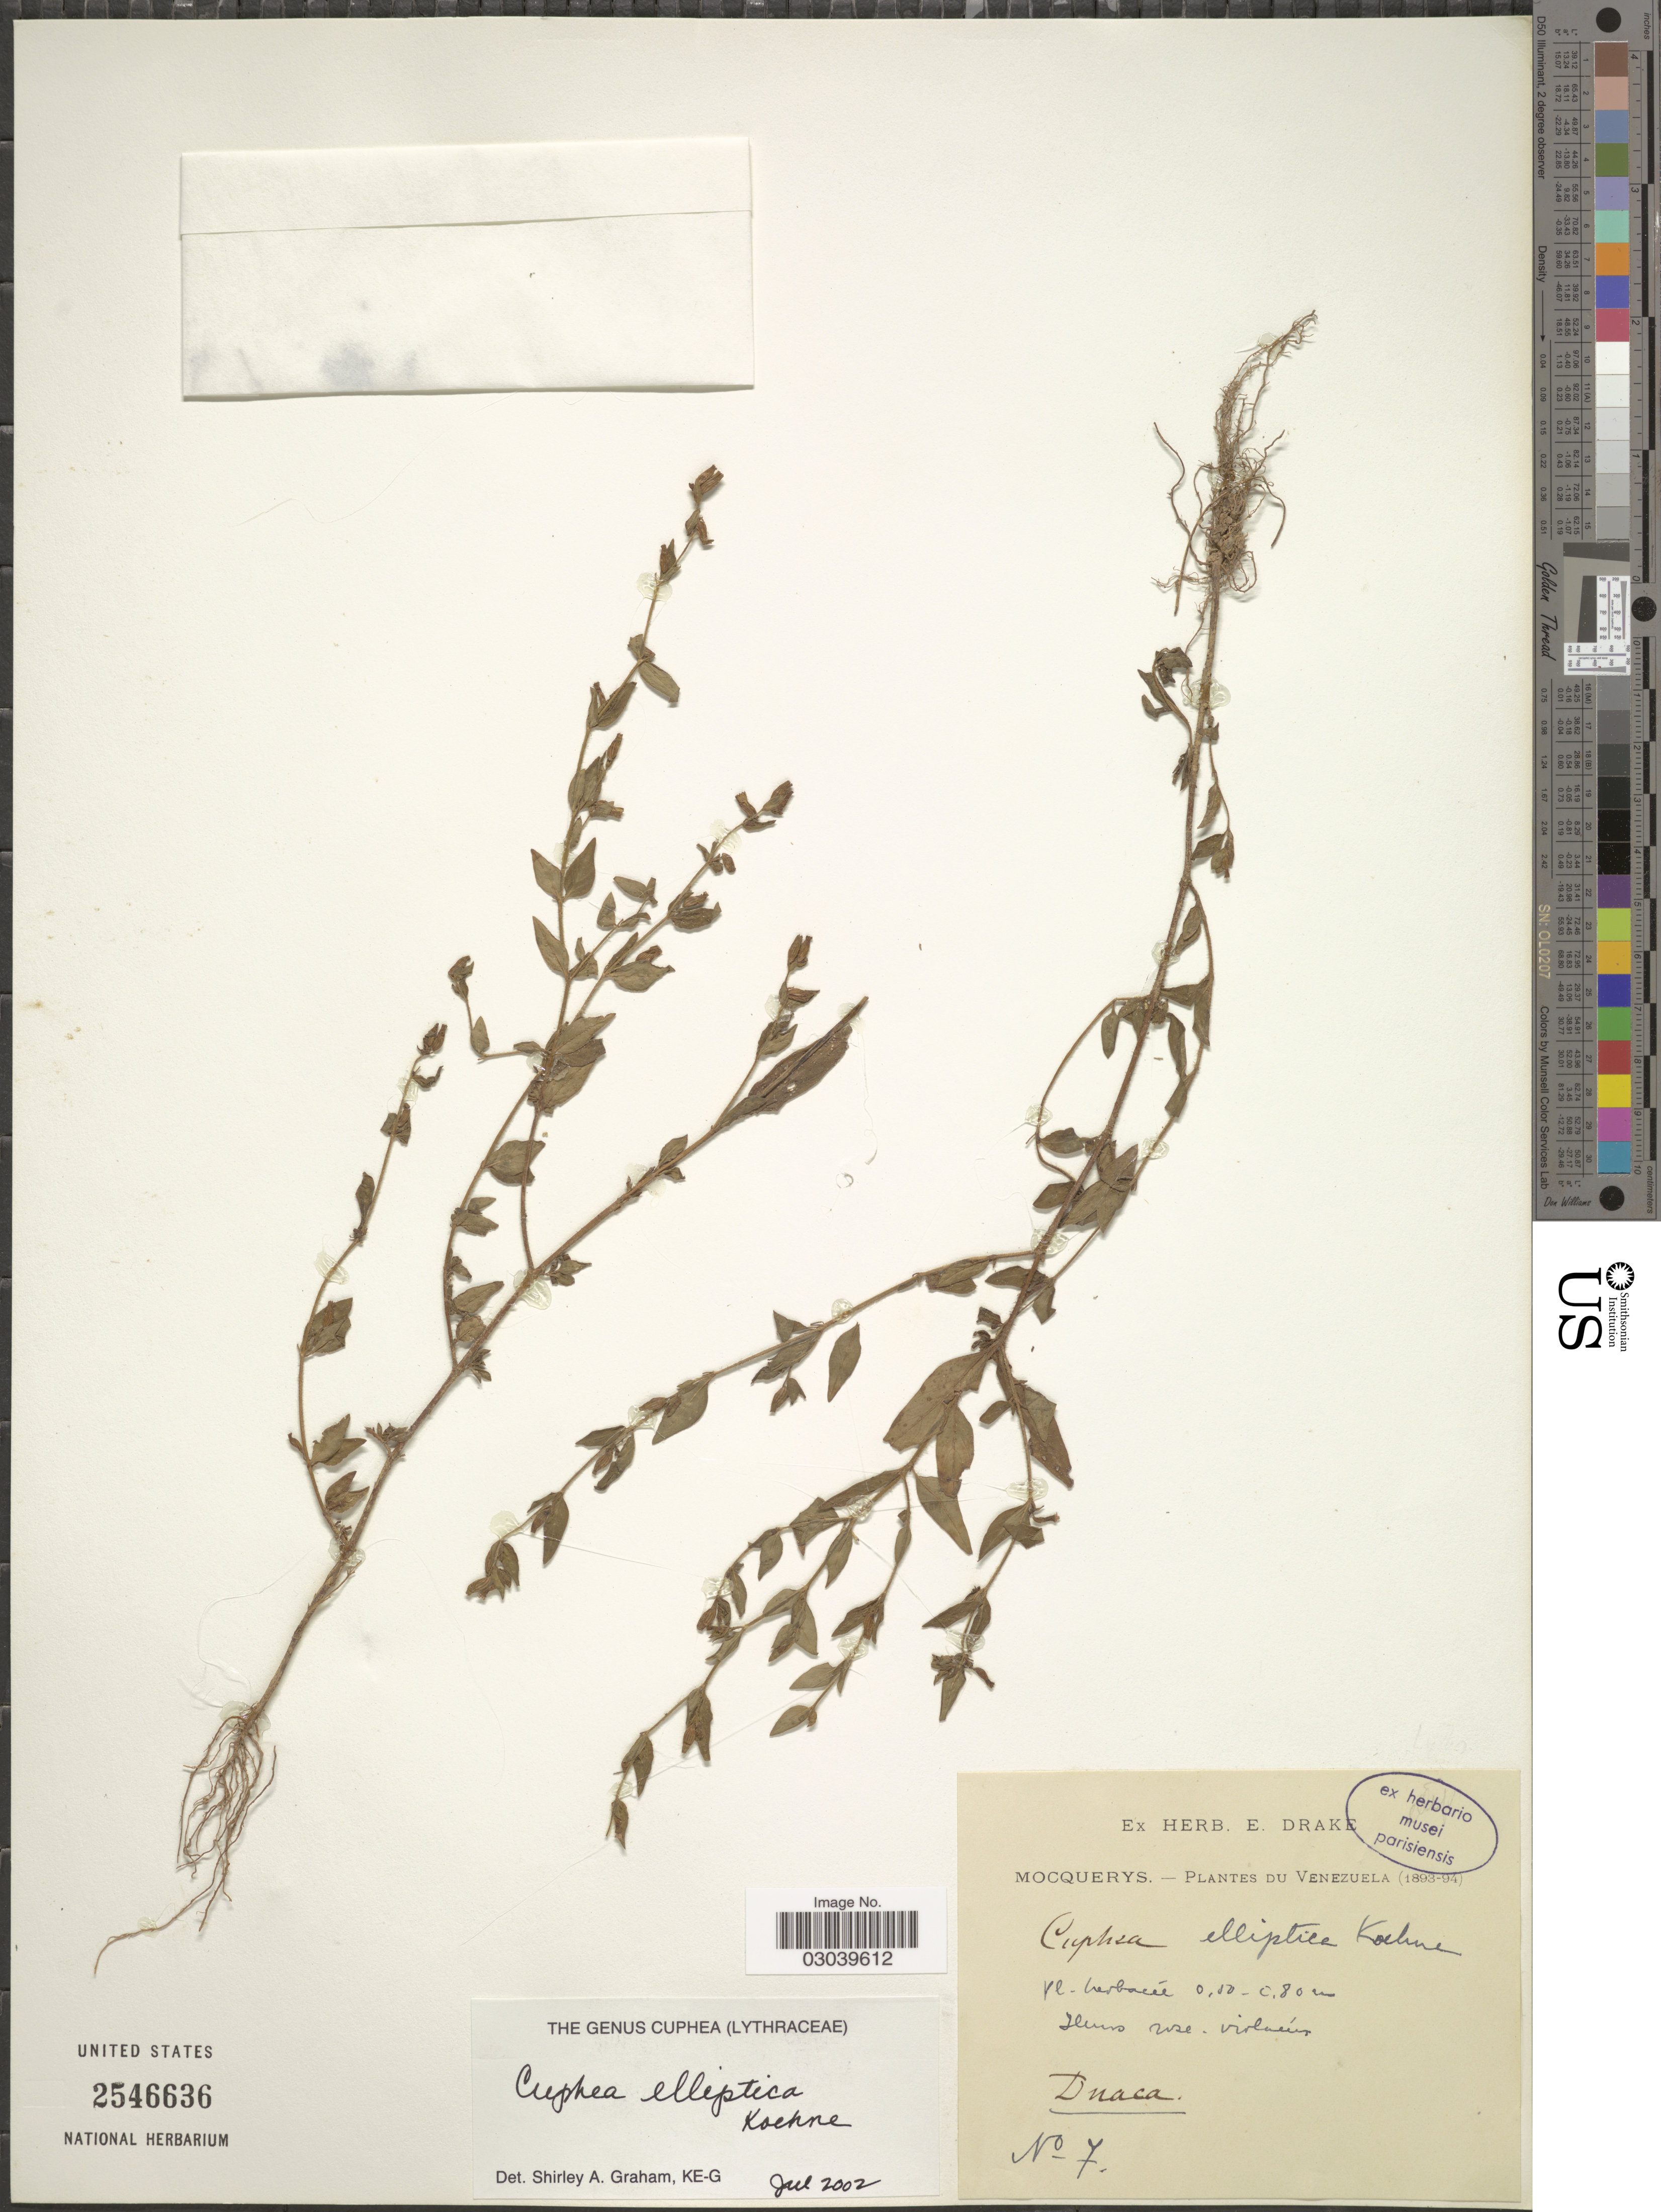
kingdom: Plantae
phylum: Tracheophyta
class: Magnoliopsida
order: Myrtales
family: Lythraceae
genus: Cuphea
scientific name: Cuphea elliptica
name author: Koehne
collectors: A. Mocquerys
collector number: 7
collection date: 1893/1894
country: Venezuela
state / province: Lara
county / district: Crespo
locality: Duaca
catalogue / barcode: US 2546636